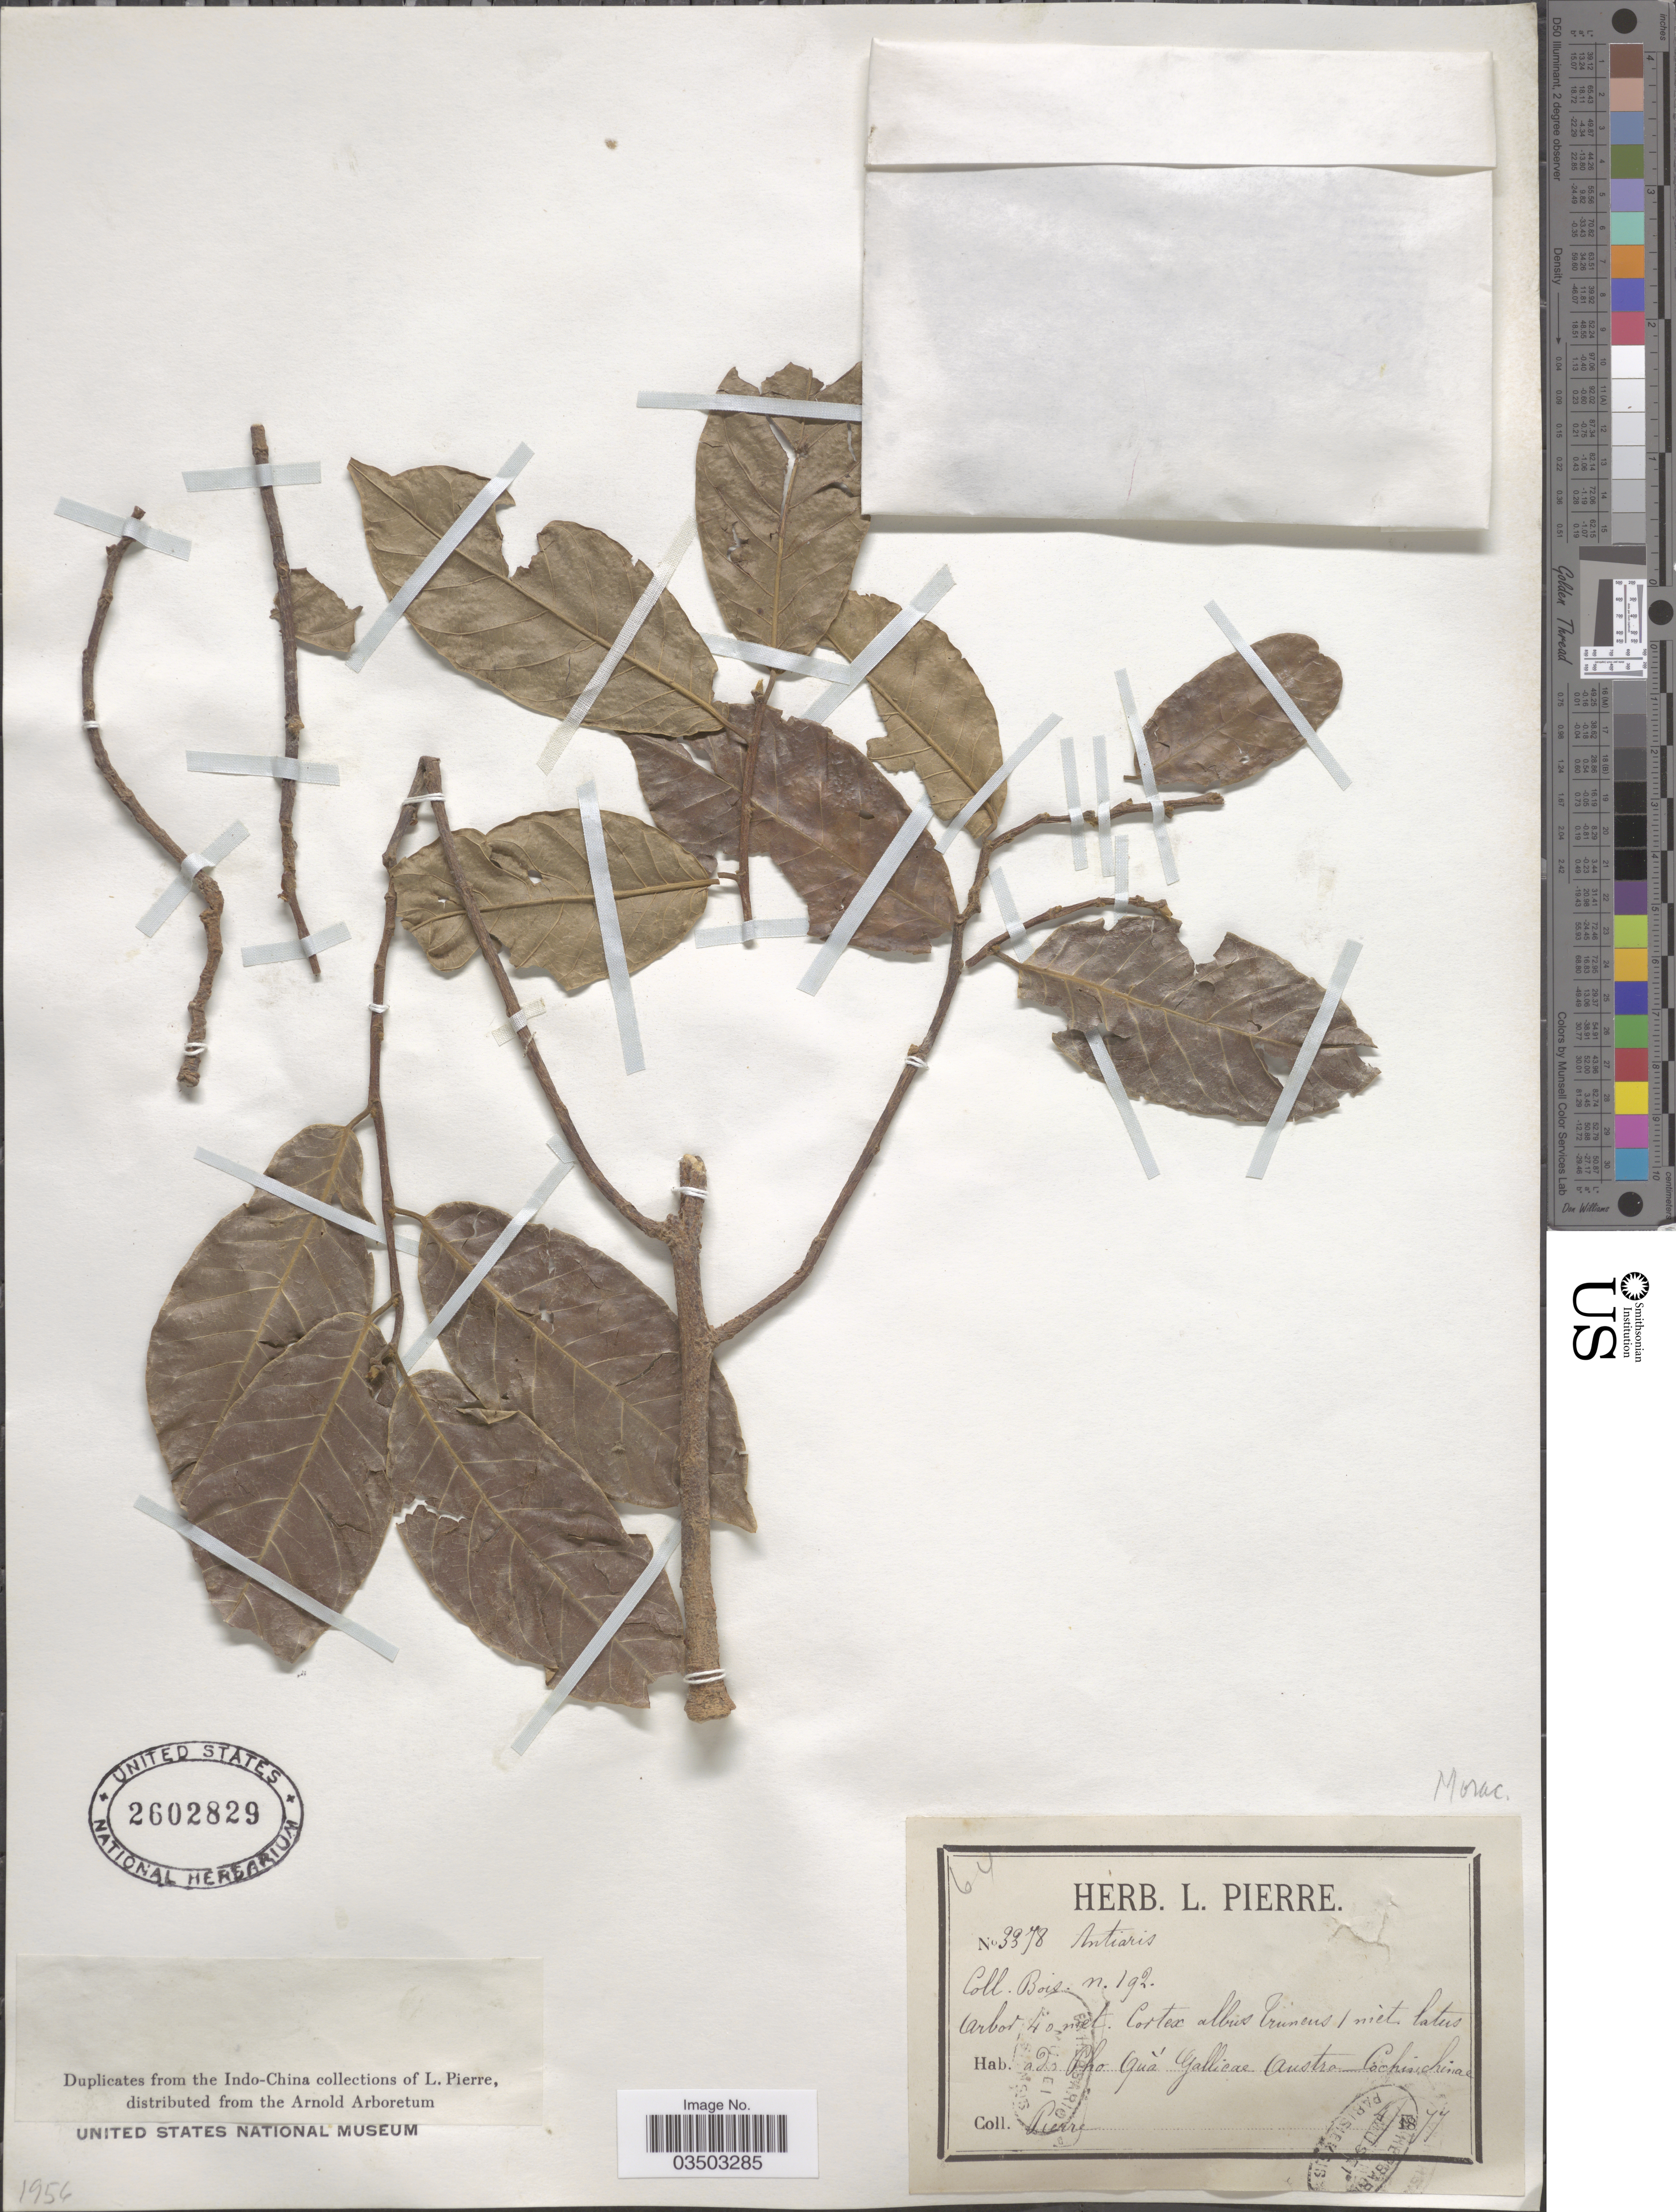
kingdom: Plantae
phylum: Tracheophyta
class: Magnoliopsida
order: Rosales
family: Moraceae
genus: Antiaris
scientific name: Antiaris sp.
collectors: L. Pierre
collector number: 3378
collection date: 1877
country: Vietnam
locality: Ad Pho Qua Gallicae Austro-Cochinchinae.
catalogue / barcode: US 2602829